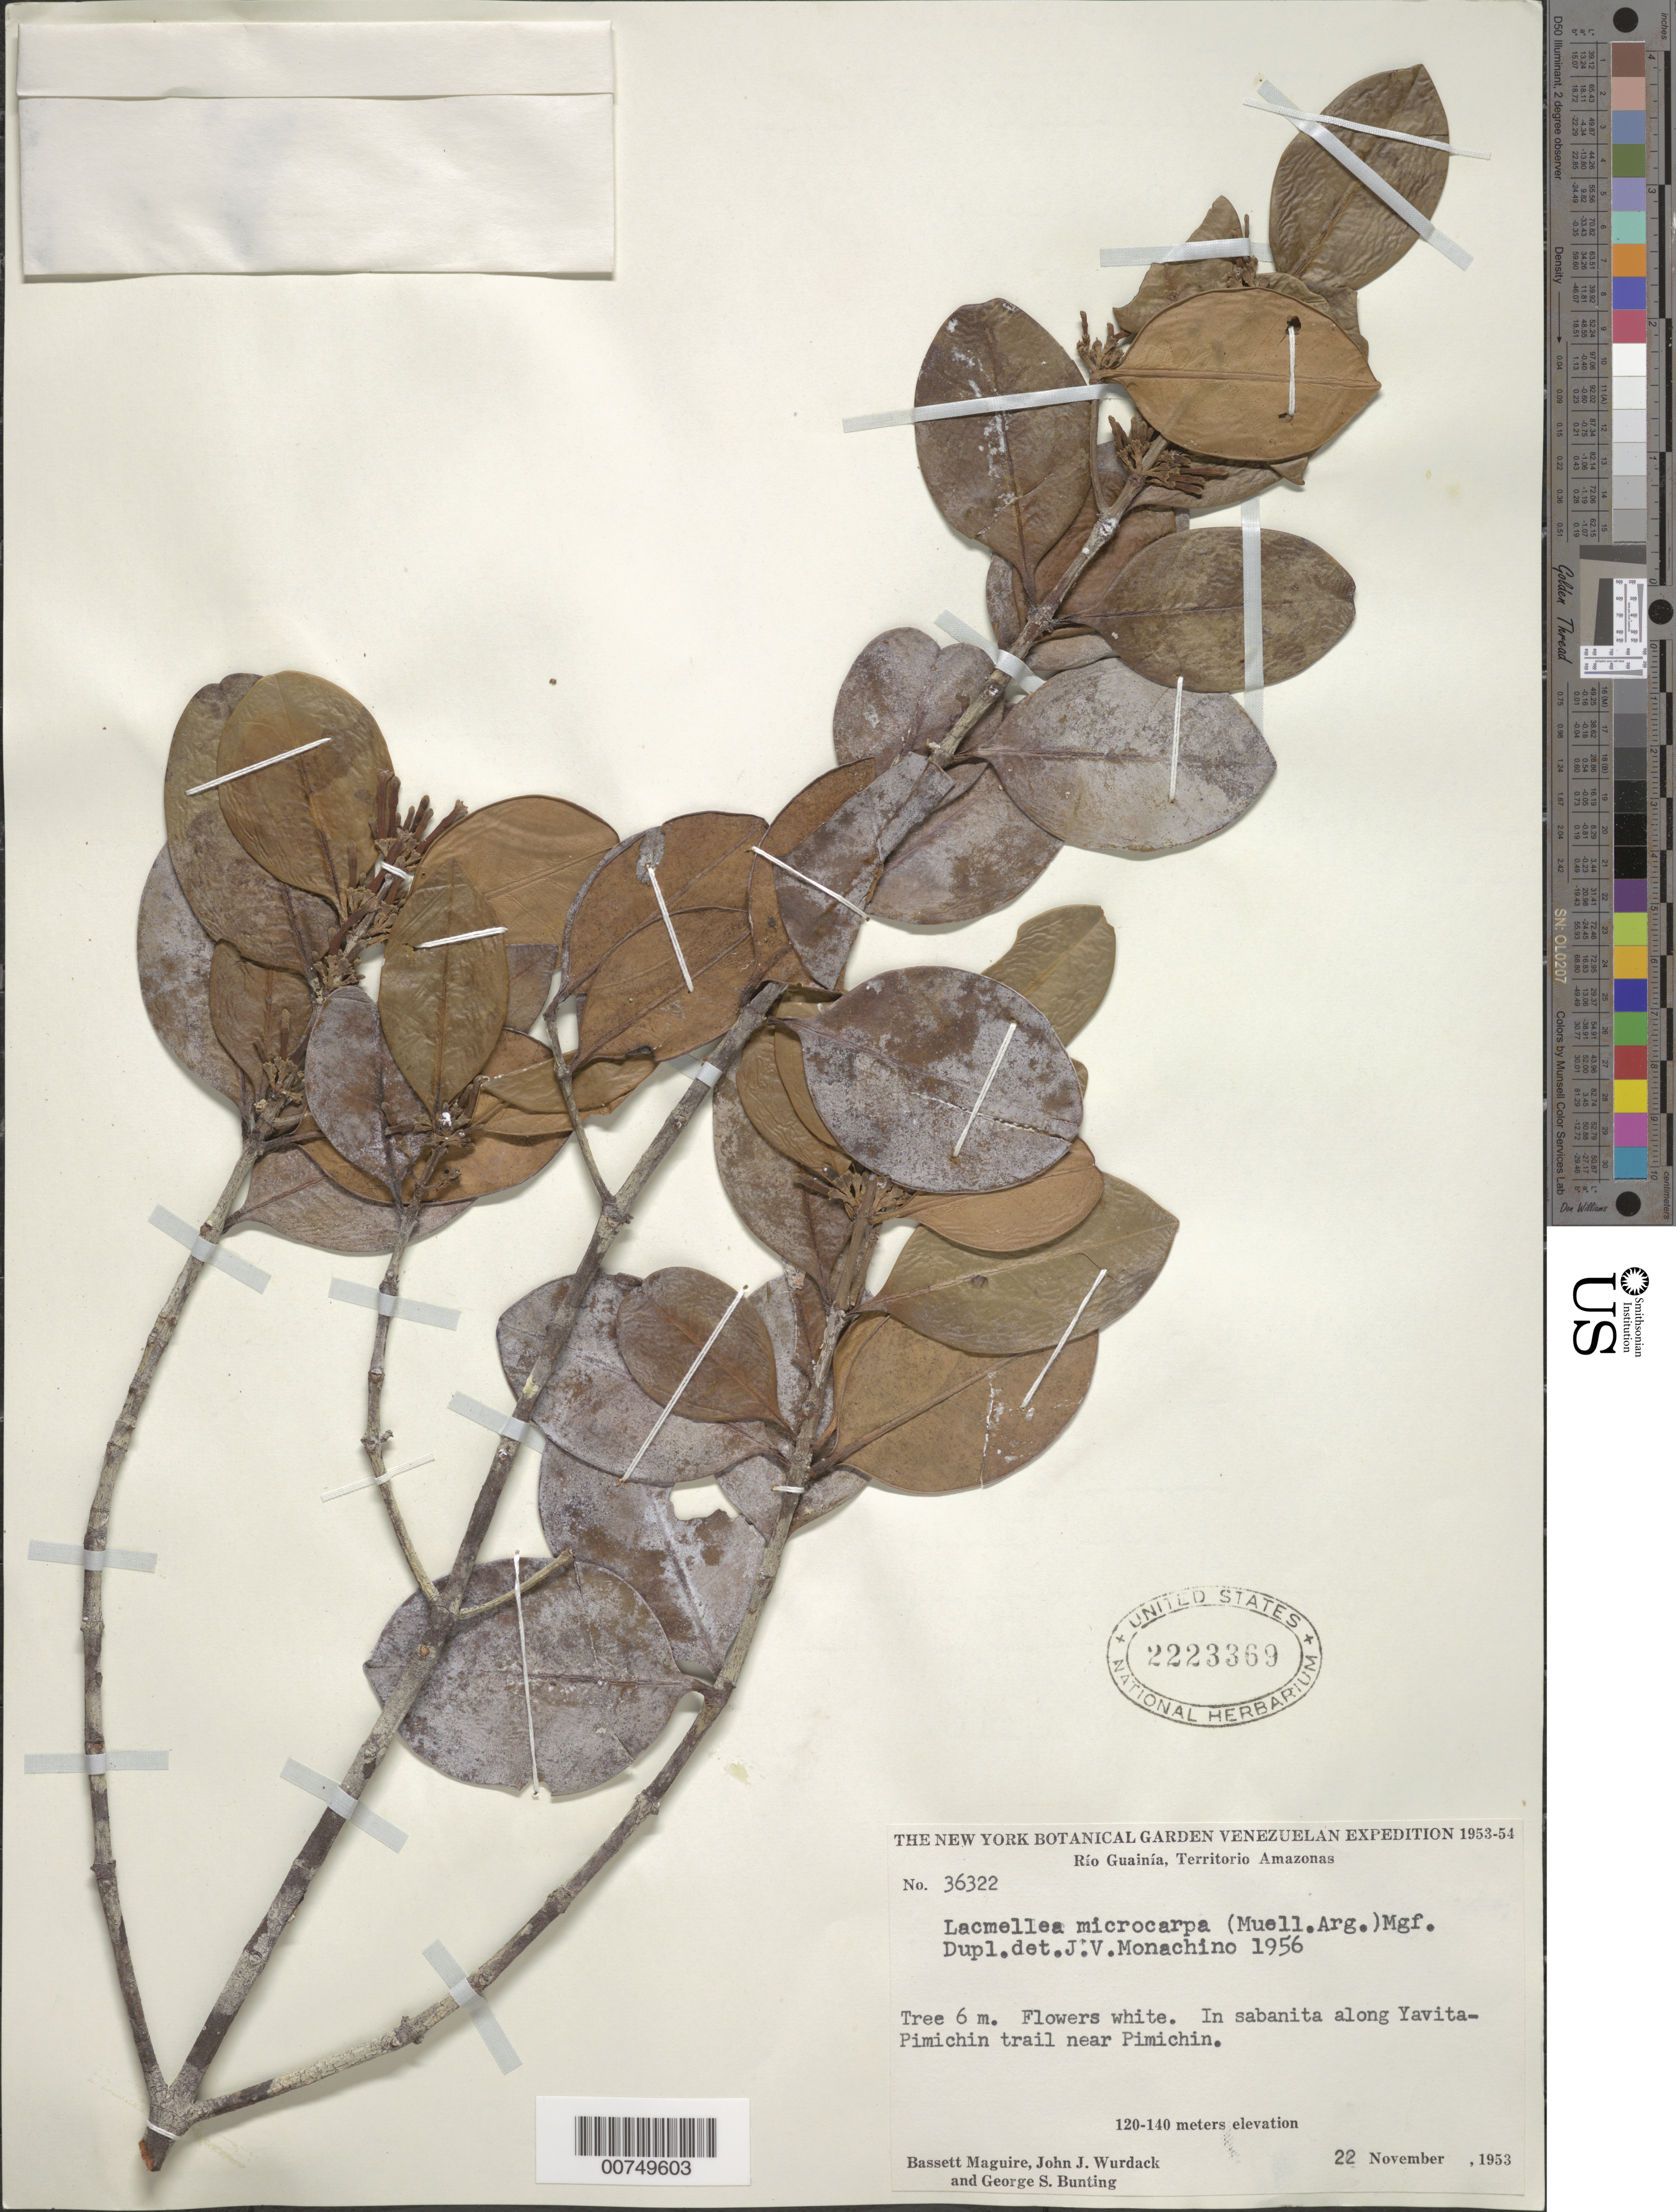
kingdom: Plantae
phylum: Tracheophyta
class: Magnoliopsida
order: Gentianales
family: Apocynaceae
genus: Lacmellea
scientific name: Lacmellea microcarpa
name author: (Müll. Arg.) Markgr.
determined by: Monachino, J. V.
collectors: B. Maguire, J. J. Wurdack & G. S. Bunting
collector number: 36322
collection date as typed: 22-Nov-53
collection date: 1953-11-22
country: Venezuela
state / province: Amazonas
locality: Yavita-Pimichin trail, near Pimichín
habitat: Sabanita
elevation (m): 120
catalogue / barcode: US 2223369